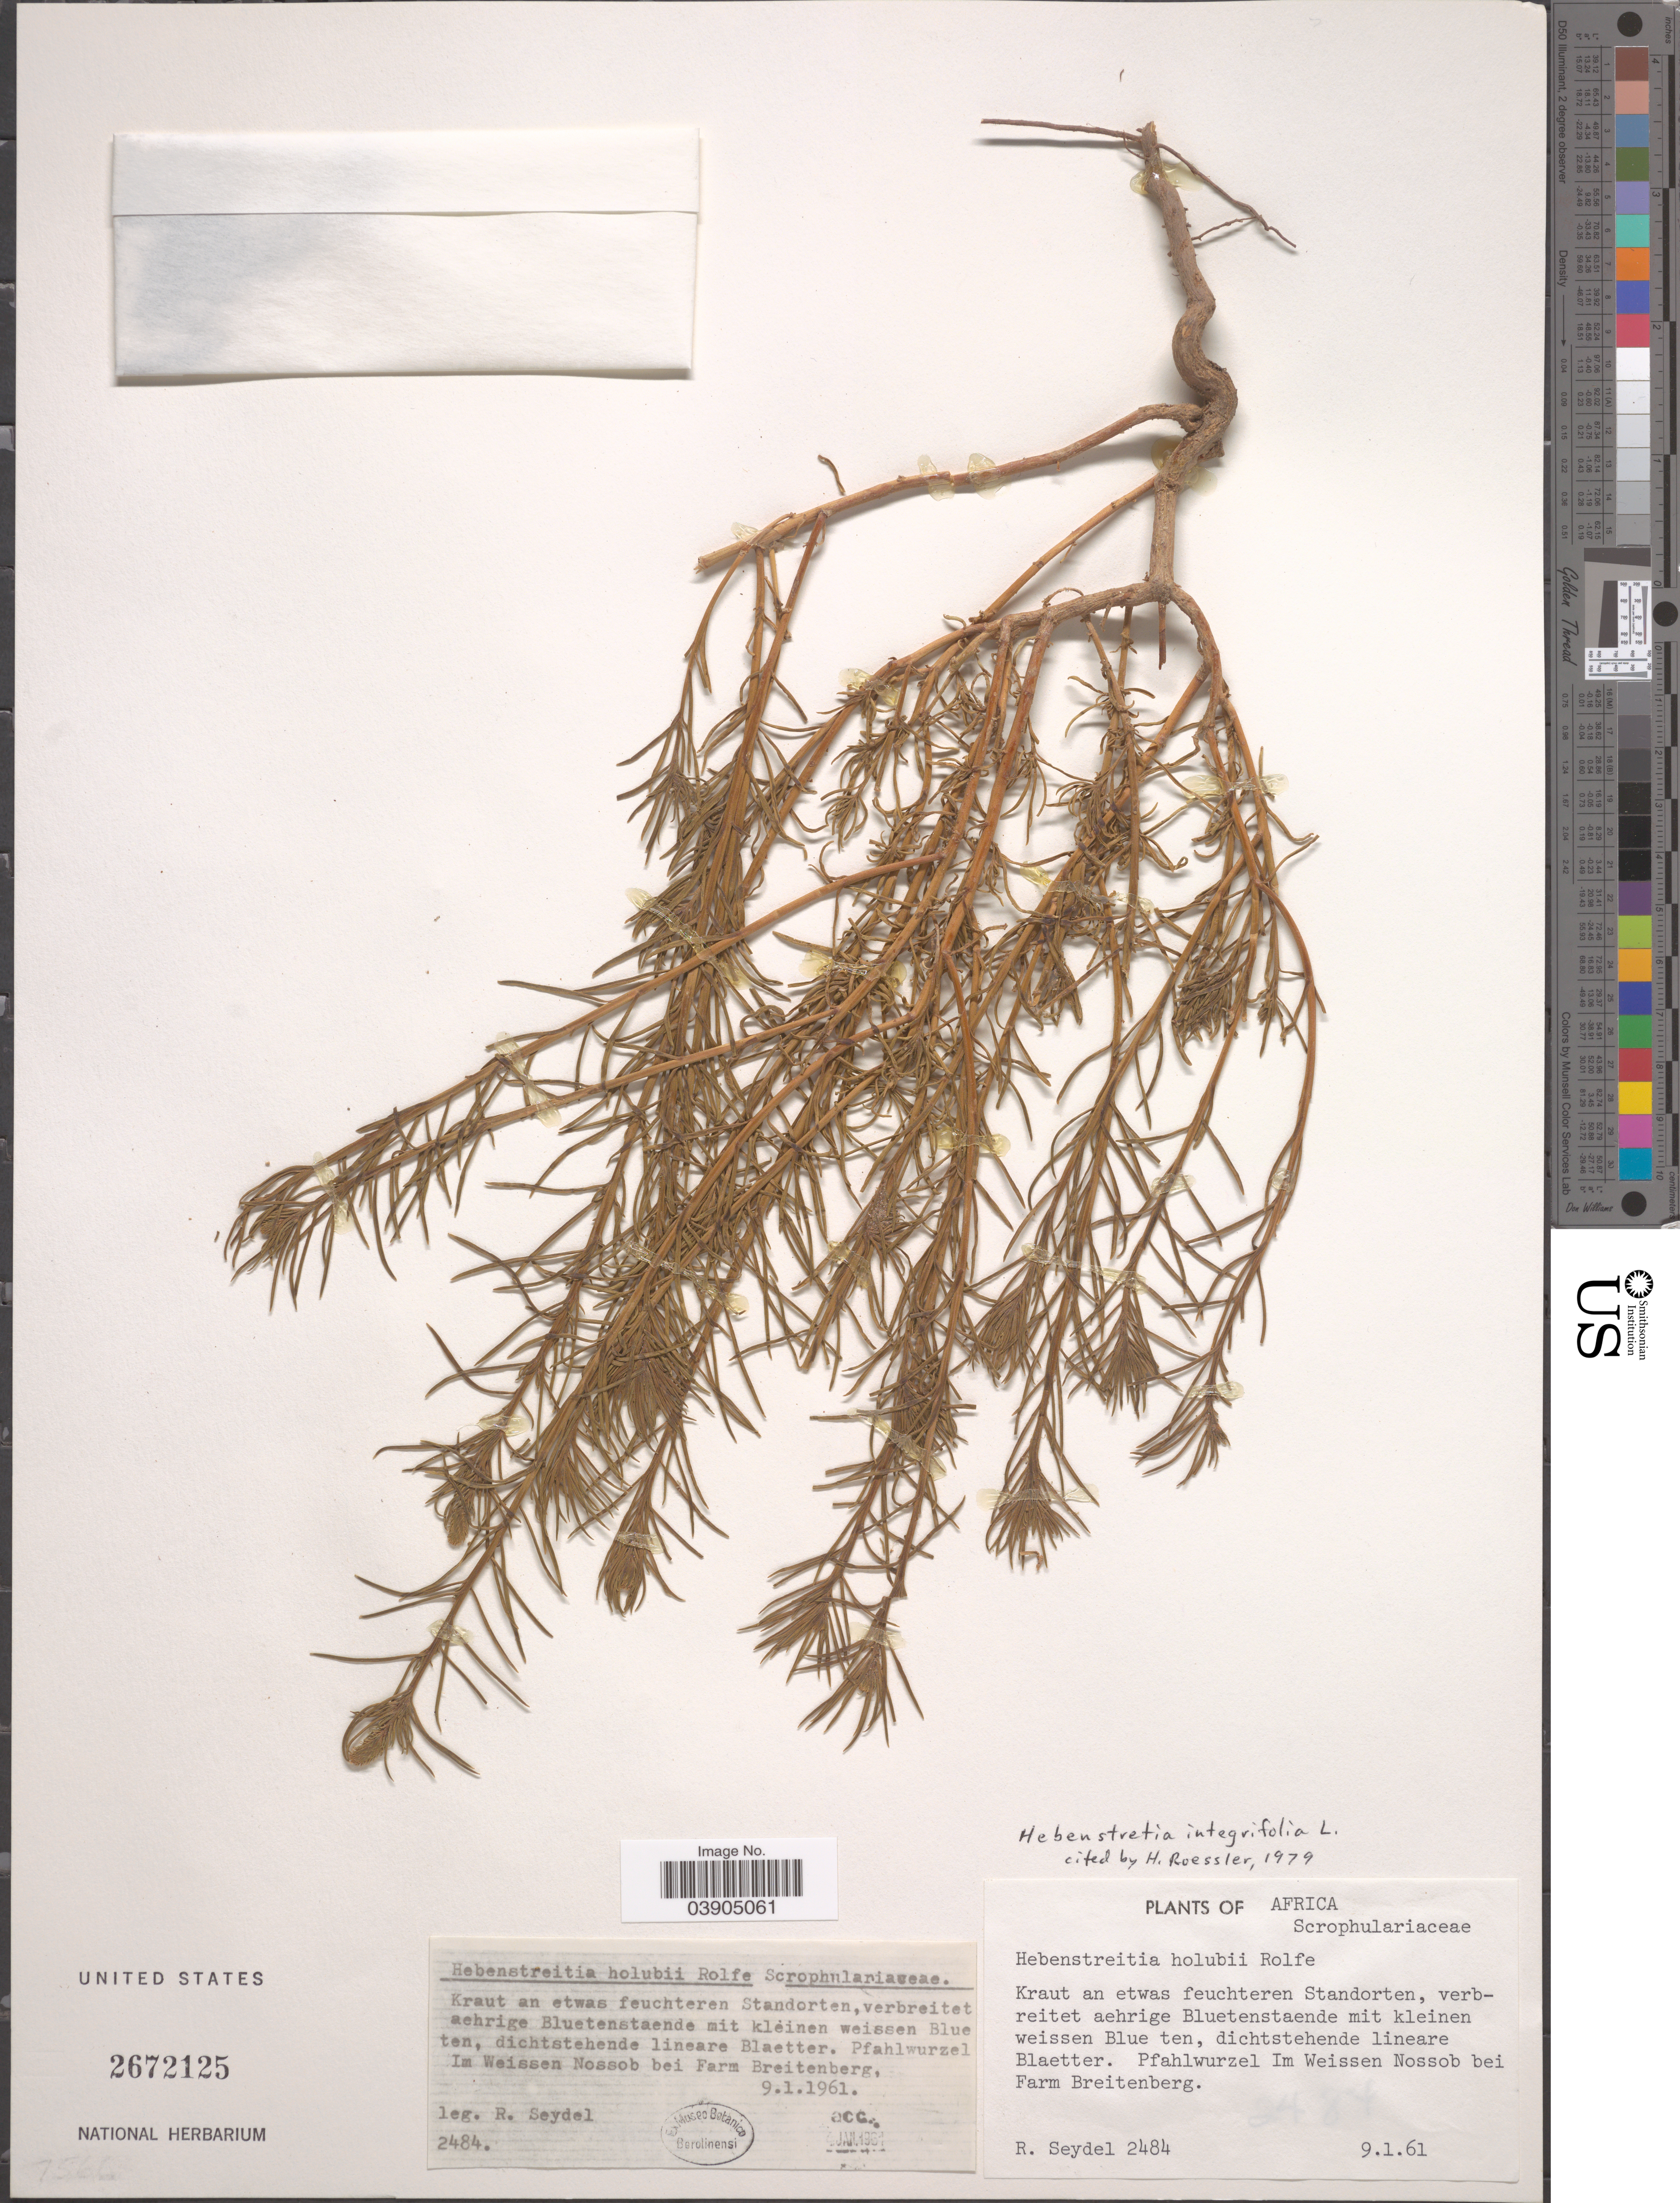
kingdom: Plantae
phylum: Tracheophyta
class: Magnoliopsida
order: Lamiales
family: Scrophulariaceae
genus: Hebenstretia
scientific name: Hebenstretia integrifolia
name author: L.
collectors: R. Seydel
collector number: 2484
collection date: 1961-01-09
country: Namibia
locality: Africa. Pfahlwurzel Im Weissen Nossob bei Farm Breitenberg.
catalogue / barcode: US 2672125